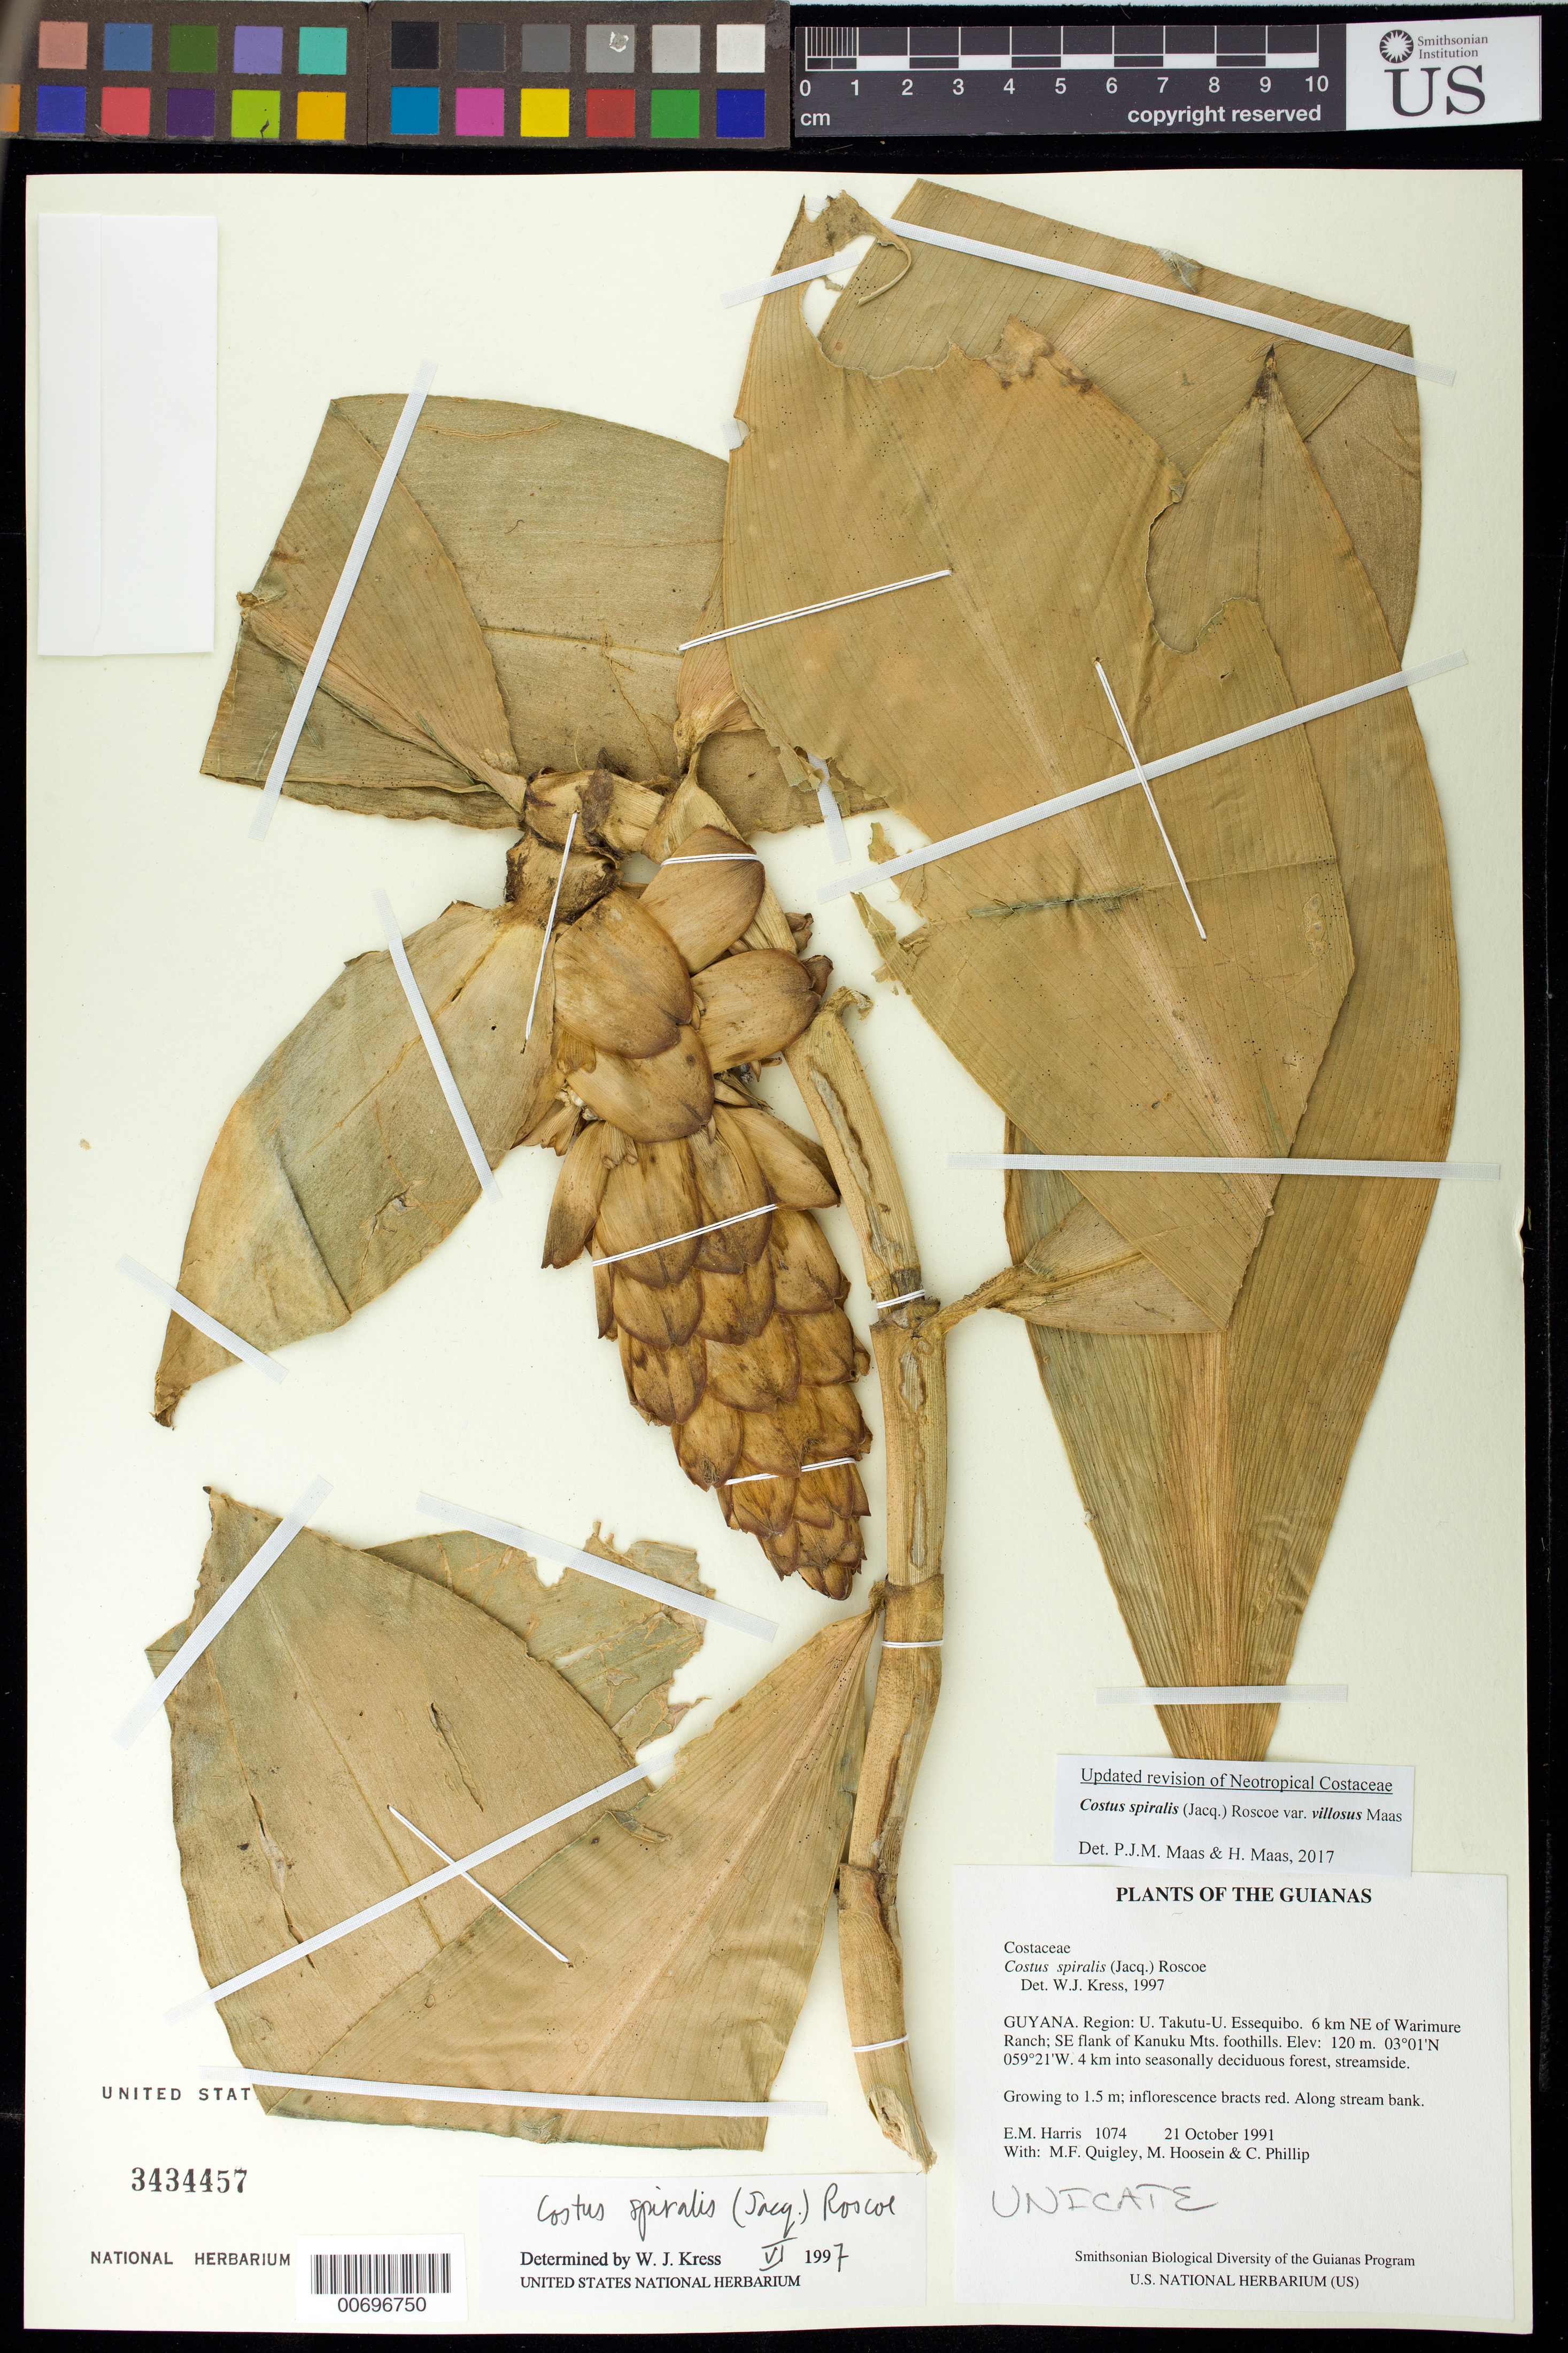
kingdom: Plantae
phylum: Tracheophyta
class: Liliopsida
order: Zingiberales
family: Costaceae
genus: Costus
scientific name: Costus spiralis var. villosus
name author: Maas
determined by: Maas, Paul J.; Maas, H.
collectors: E. M. Harris, M. Quigley, M. Hossein & C. Phillip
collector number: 1074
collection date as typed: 21 October 1991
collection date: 1991-10-21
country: Guyana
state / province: U. Takutu-U. Essequibo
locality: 6 km NE of Warimure Ranch; SE flank of Kanuku Mts. foothills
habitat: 4 km into seasonally deciduous forest, streamside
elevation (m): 120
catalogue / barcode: US 3434457